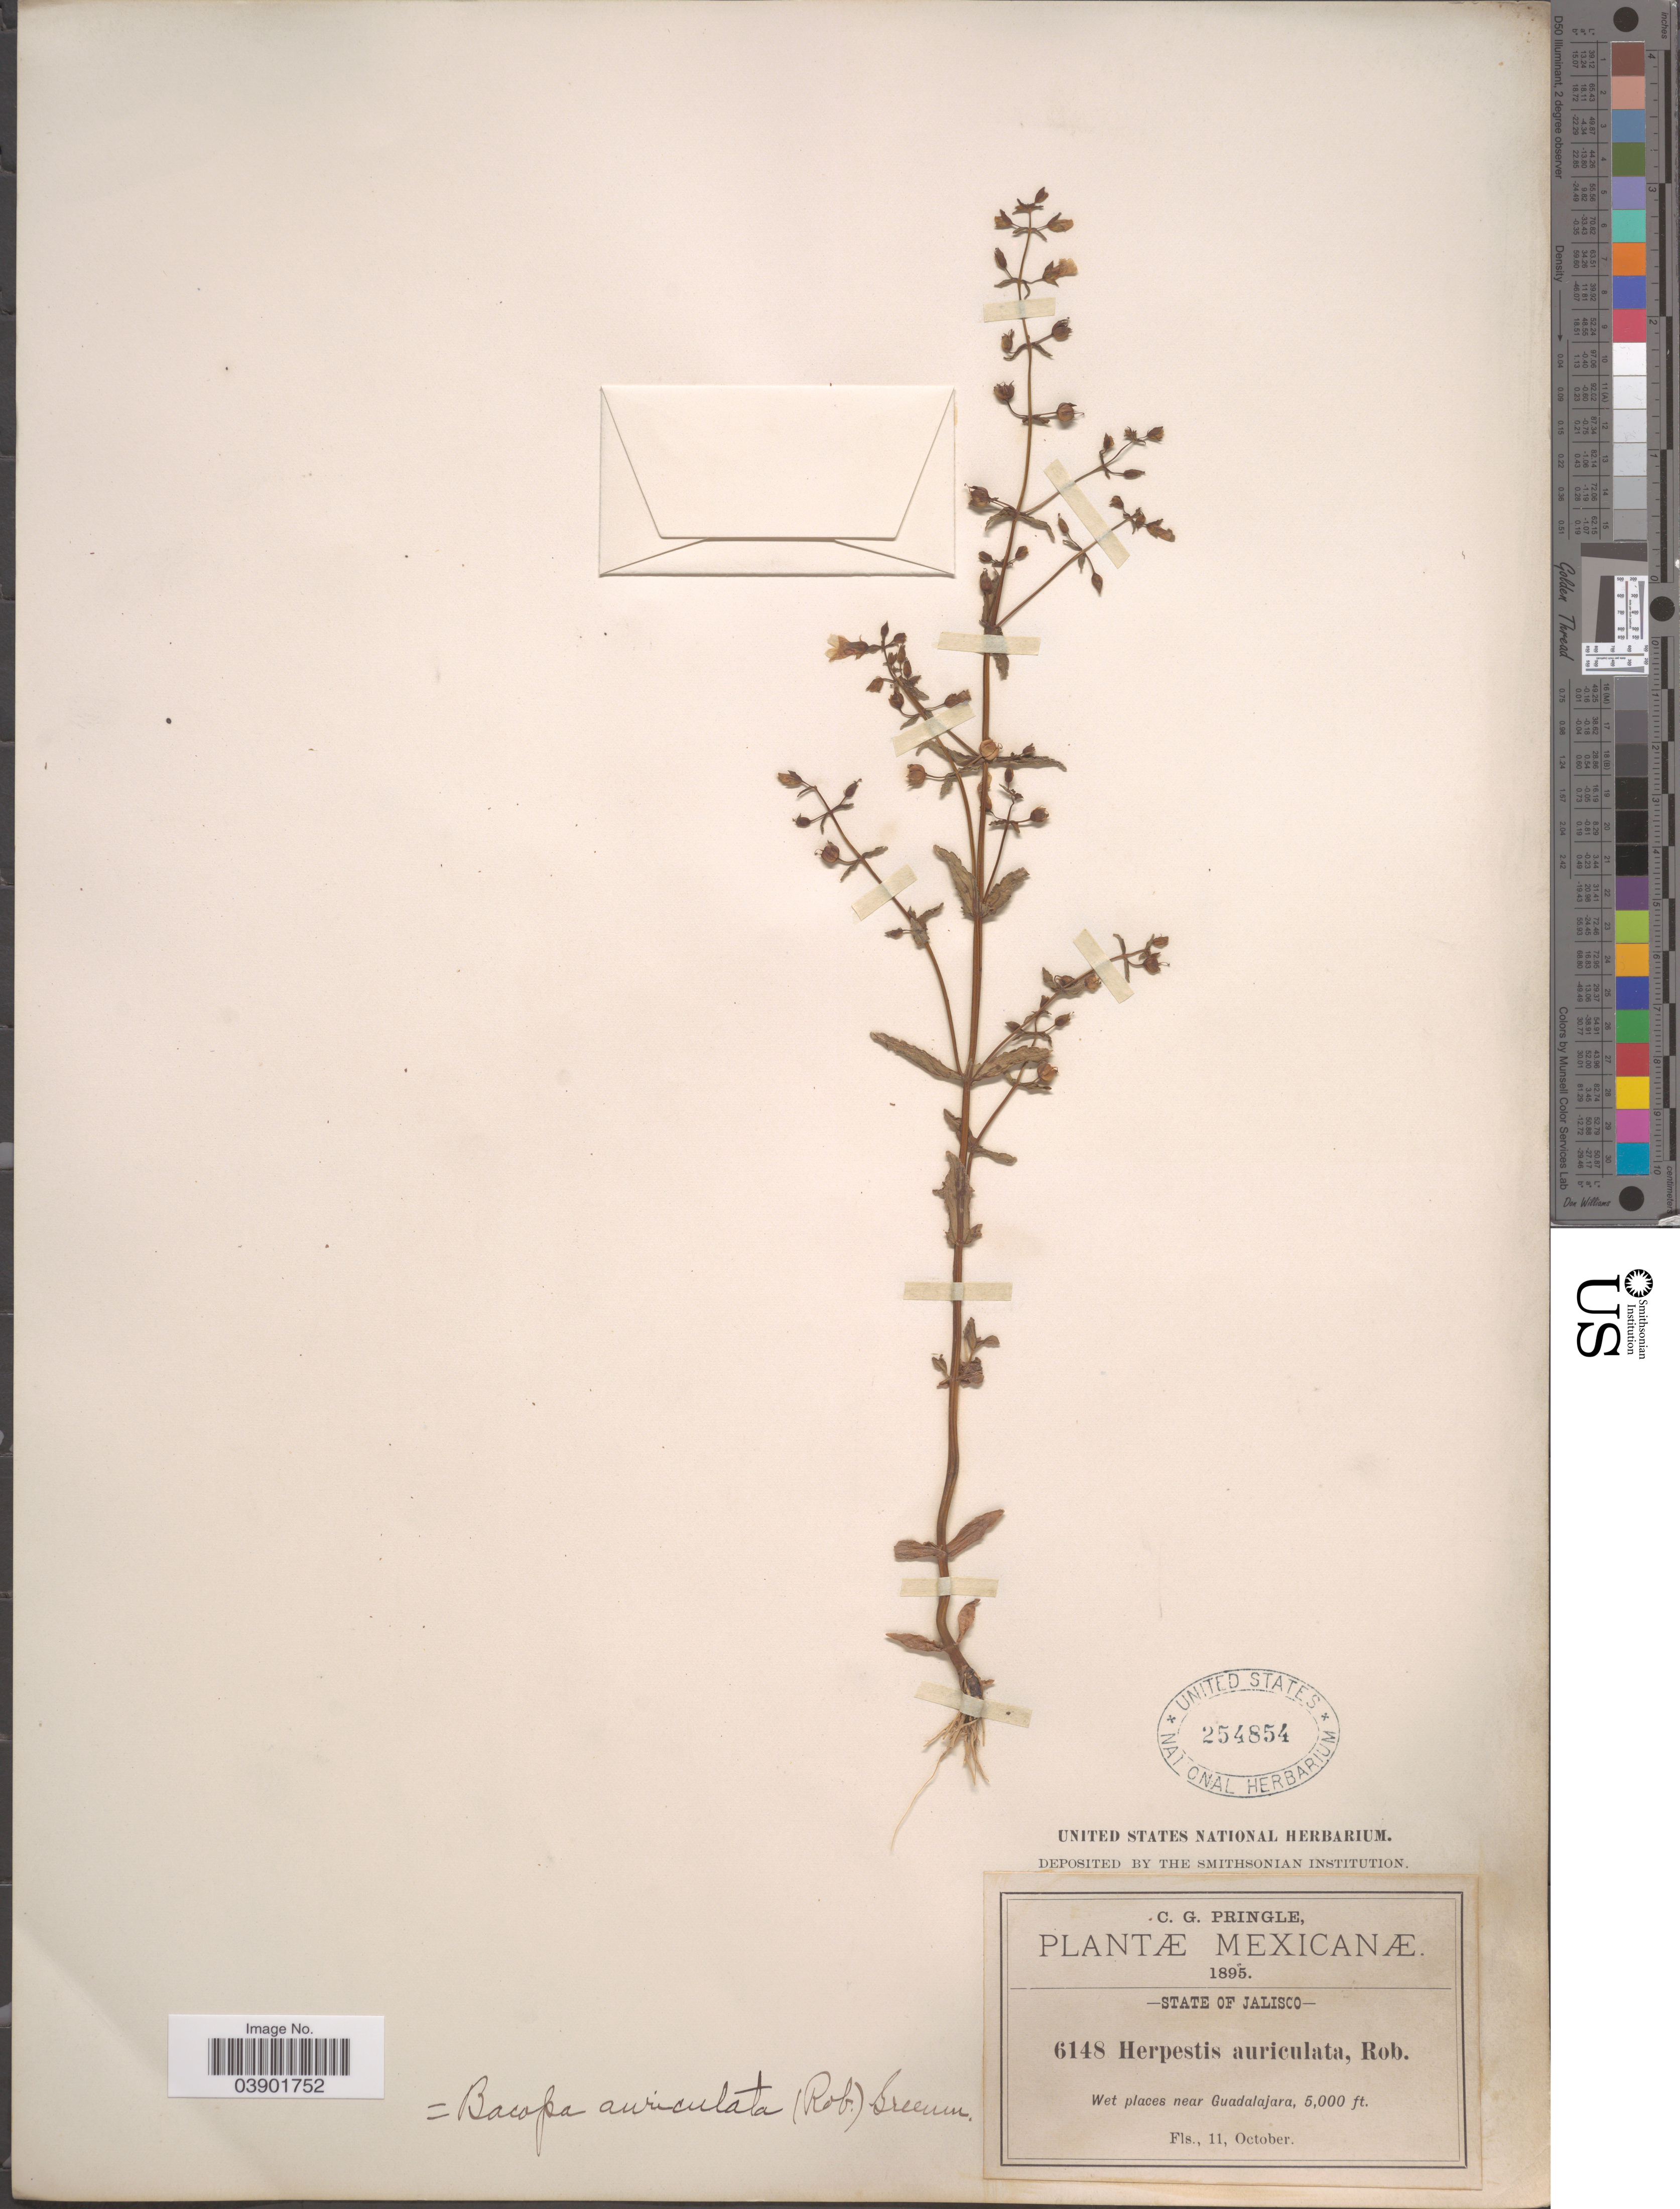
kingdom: Plantae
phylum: Tracheophyta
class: Magnoliopsida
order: Lamiales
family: Plantaginaceae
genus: Bacopa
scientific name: Bacopa auriculata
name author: (B.L. Rob.) Greenm.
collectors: C. G. Pringle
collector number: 6148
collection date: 1895-10-11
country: Mexico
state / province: Jalisco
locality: Wet places near Guadalajara.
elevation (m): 1524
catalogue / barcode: US 254854